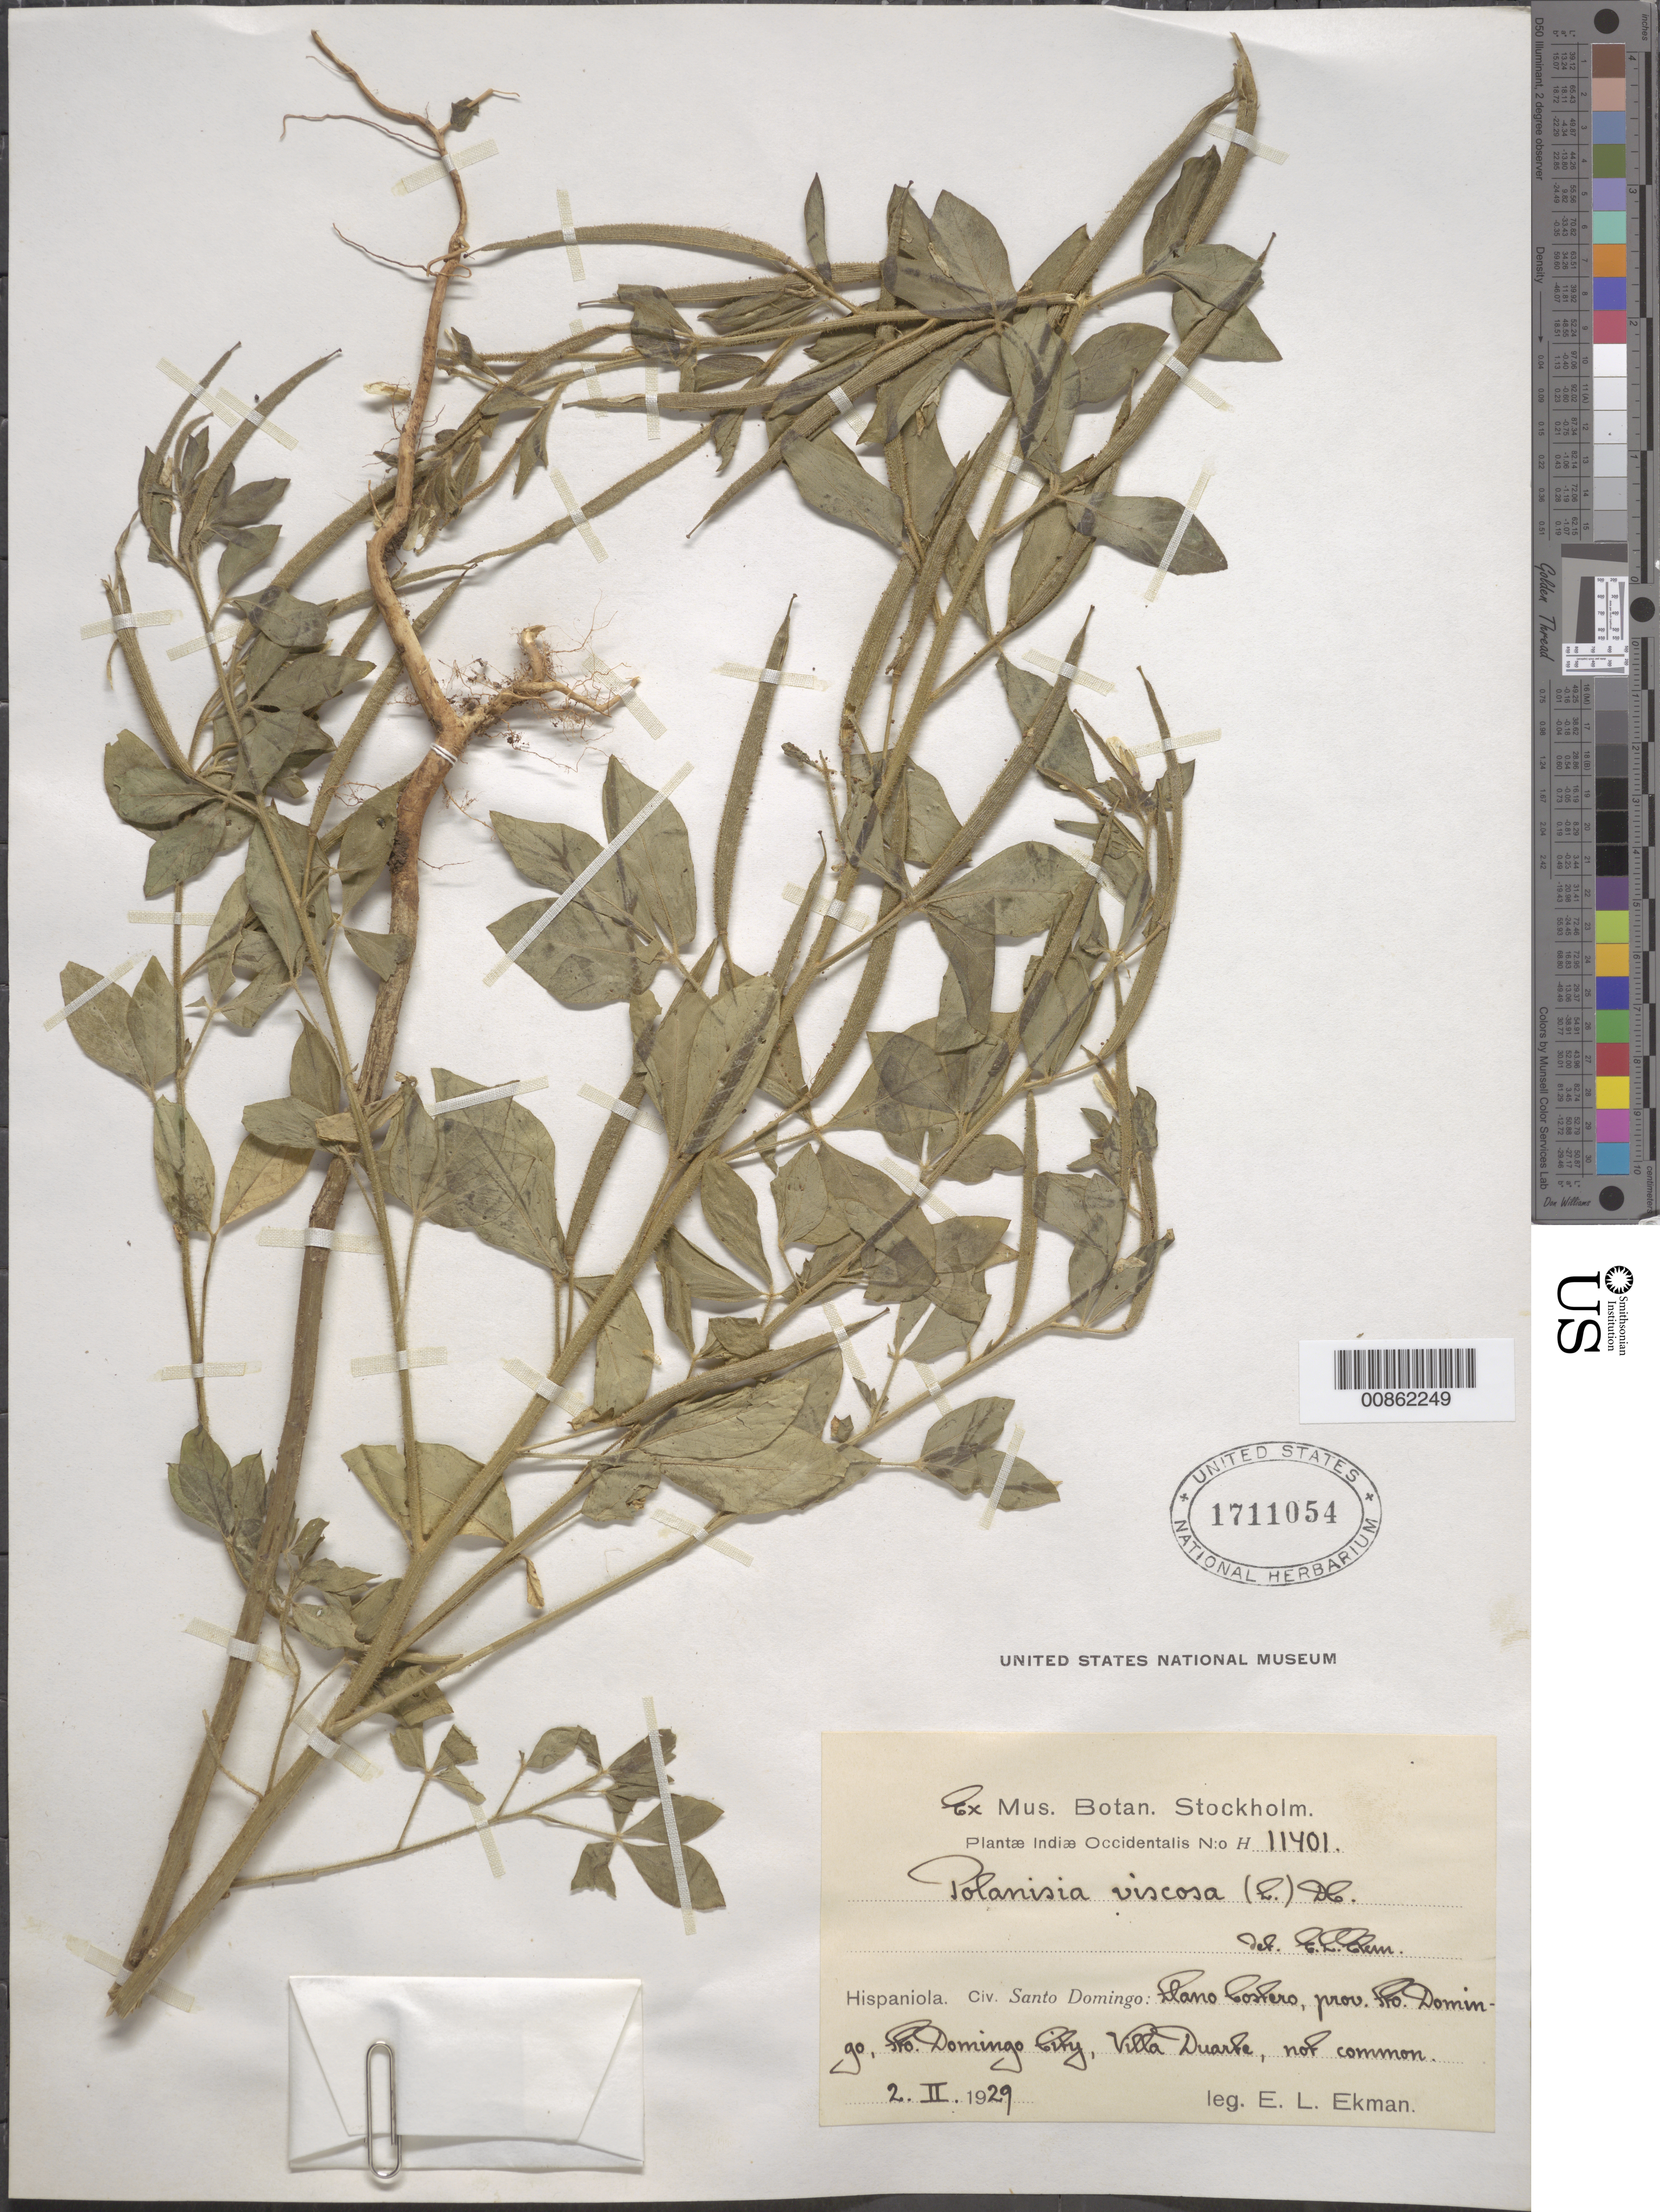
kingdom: Plantae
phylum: Tracheophyta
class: Magnoliopsida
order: Brassicales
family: Cleomaceae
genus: Arivela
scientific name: Arivela viscosa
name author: (L.) Raf.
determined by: Strong, M. T., (US), Smithsonian Institution - National Museum of Natural History (UNITED STATES)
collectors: E. L. Ekman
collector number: H 11401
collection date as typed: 02 Feb 1929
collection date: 1929-02-02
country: Dominican Republic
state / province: Distrito Nacional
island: Hispaniola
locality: Llano Costero, Prov. Sto. Domingo (obsolete), Sto. Domingo City, Villa Duarte.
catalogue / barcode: US 1711054